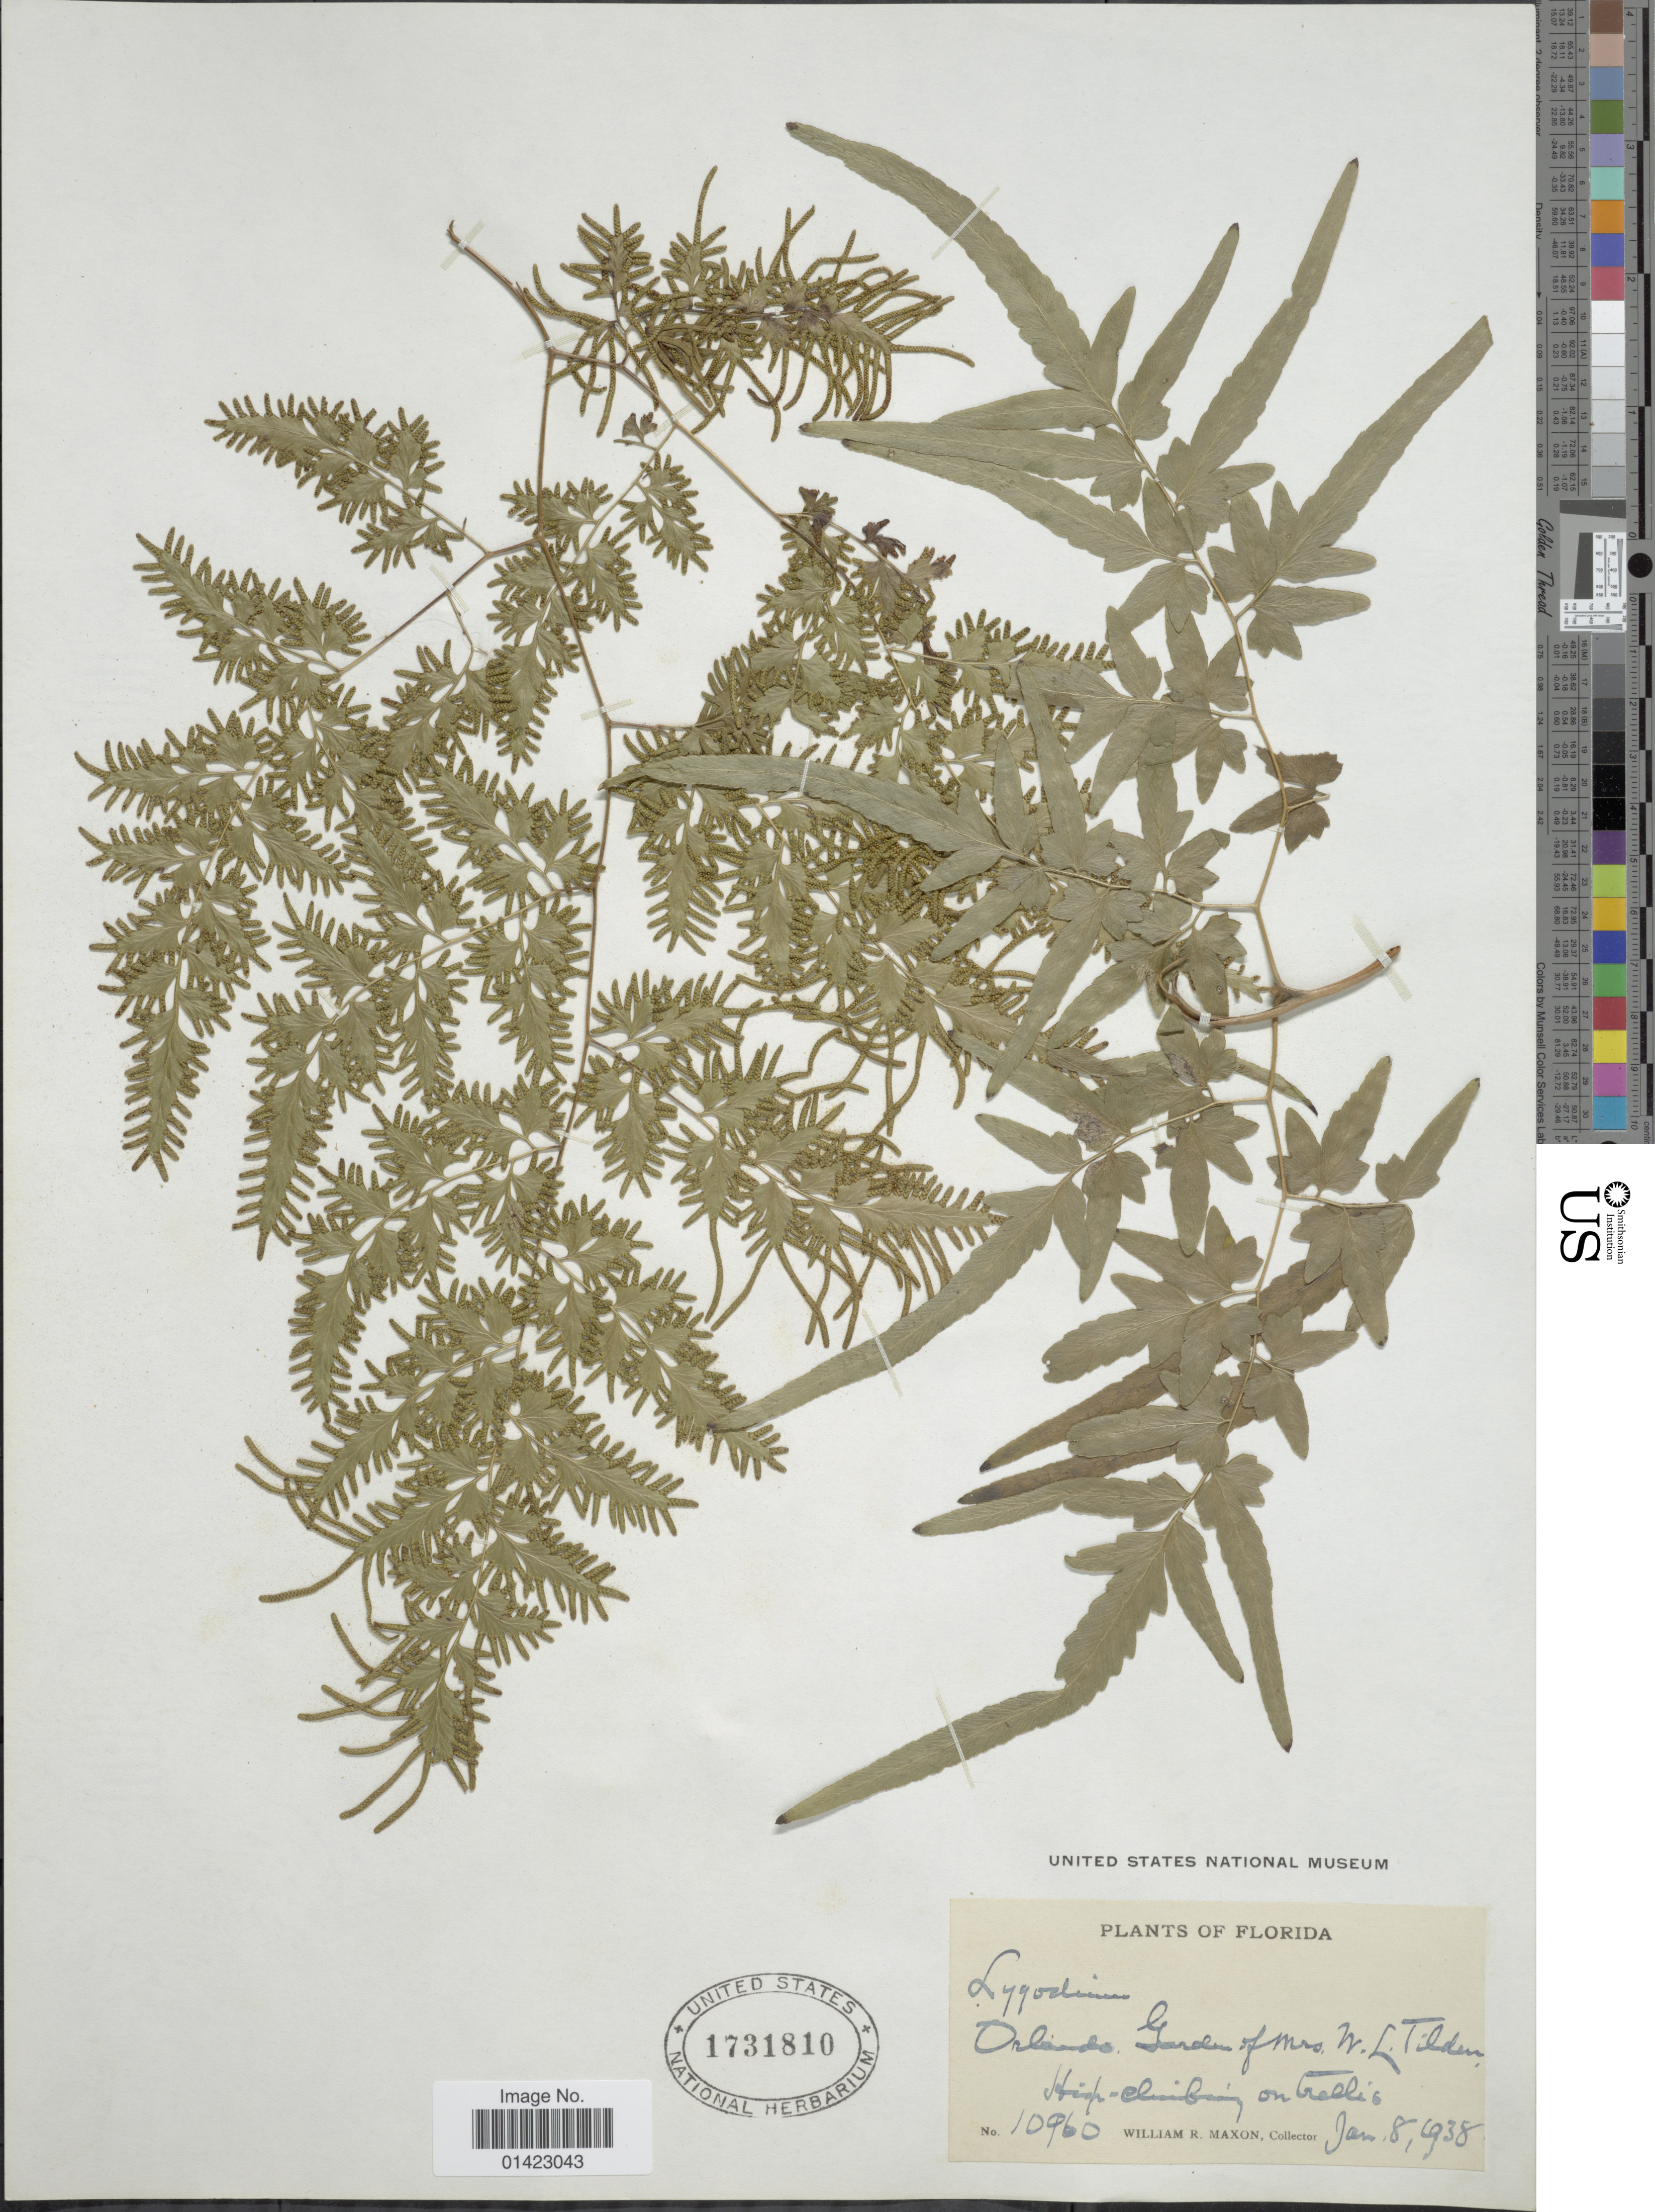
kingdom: Plantae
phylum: Tracheophyta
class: Polypodiopsida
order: Schizaeales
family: Lygodiaceae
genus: Lygodium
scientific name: Lygodium microphyllum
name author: (Cav.) R. Br.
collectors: W. R. Maxon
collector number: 10960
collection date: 1938-01-08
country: United States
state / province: Florida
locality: Orlando. Garden of Mrs. W.L. Tilden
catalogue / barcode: US 1731810